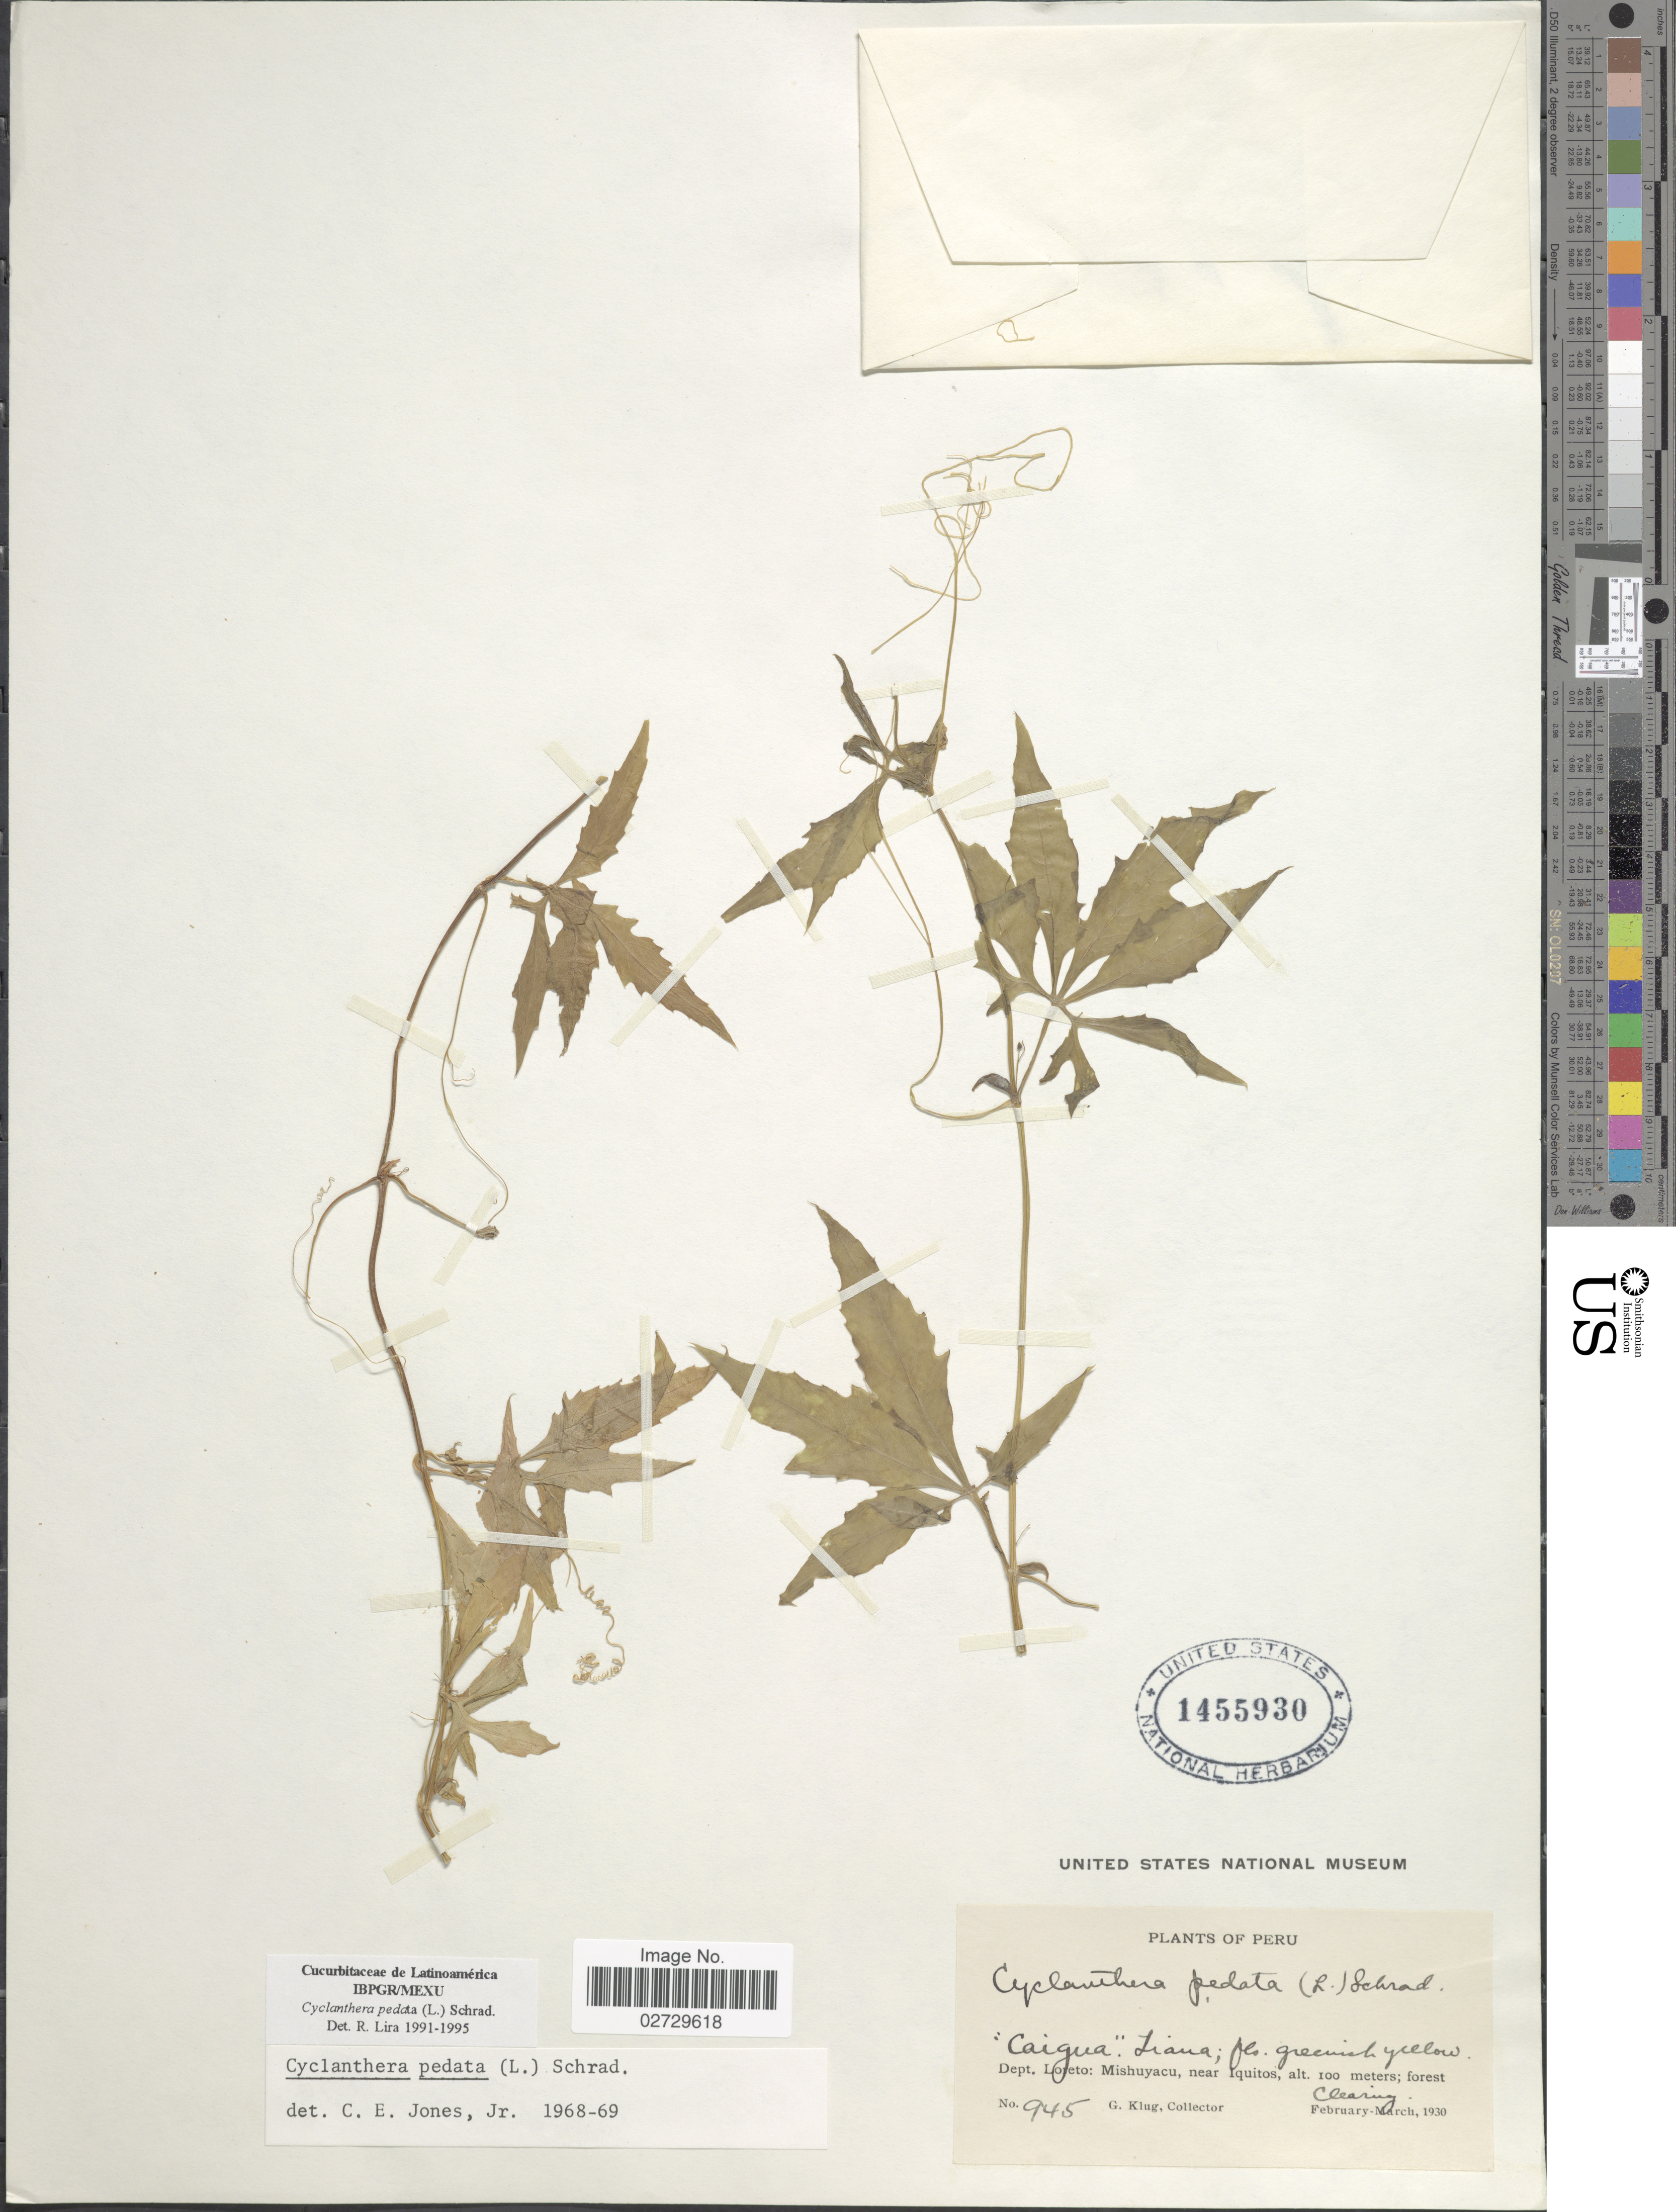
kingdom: Plantae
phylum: Tracheophyta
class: Magnoliopsida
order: Cucurbitales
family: Cucurbitaceae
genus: Cyclanthera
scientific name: Cyclanthera pedata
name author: (L.) Schrad.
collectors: G. Klug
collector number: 945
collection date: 1930-02/1930-03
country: Peru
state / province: Loreto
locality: Dept. Loreto: Mishuyacu, near Iquitos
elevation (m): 100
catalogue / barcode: US 1455930